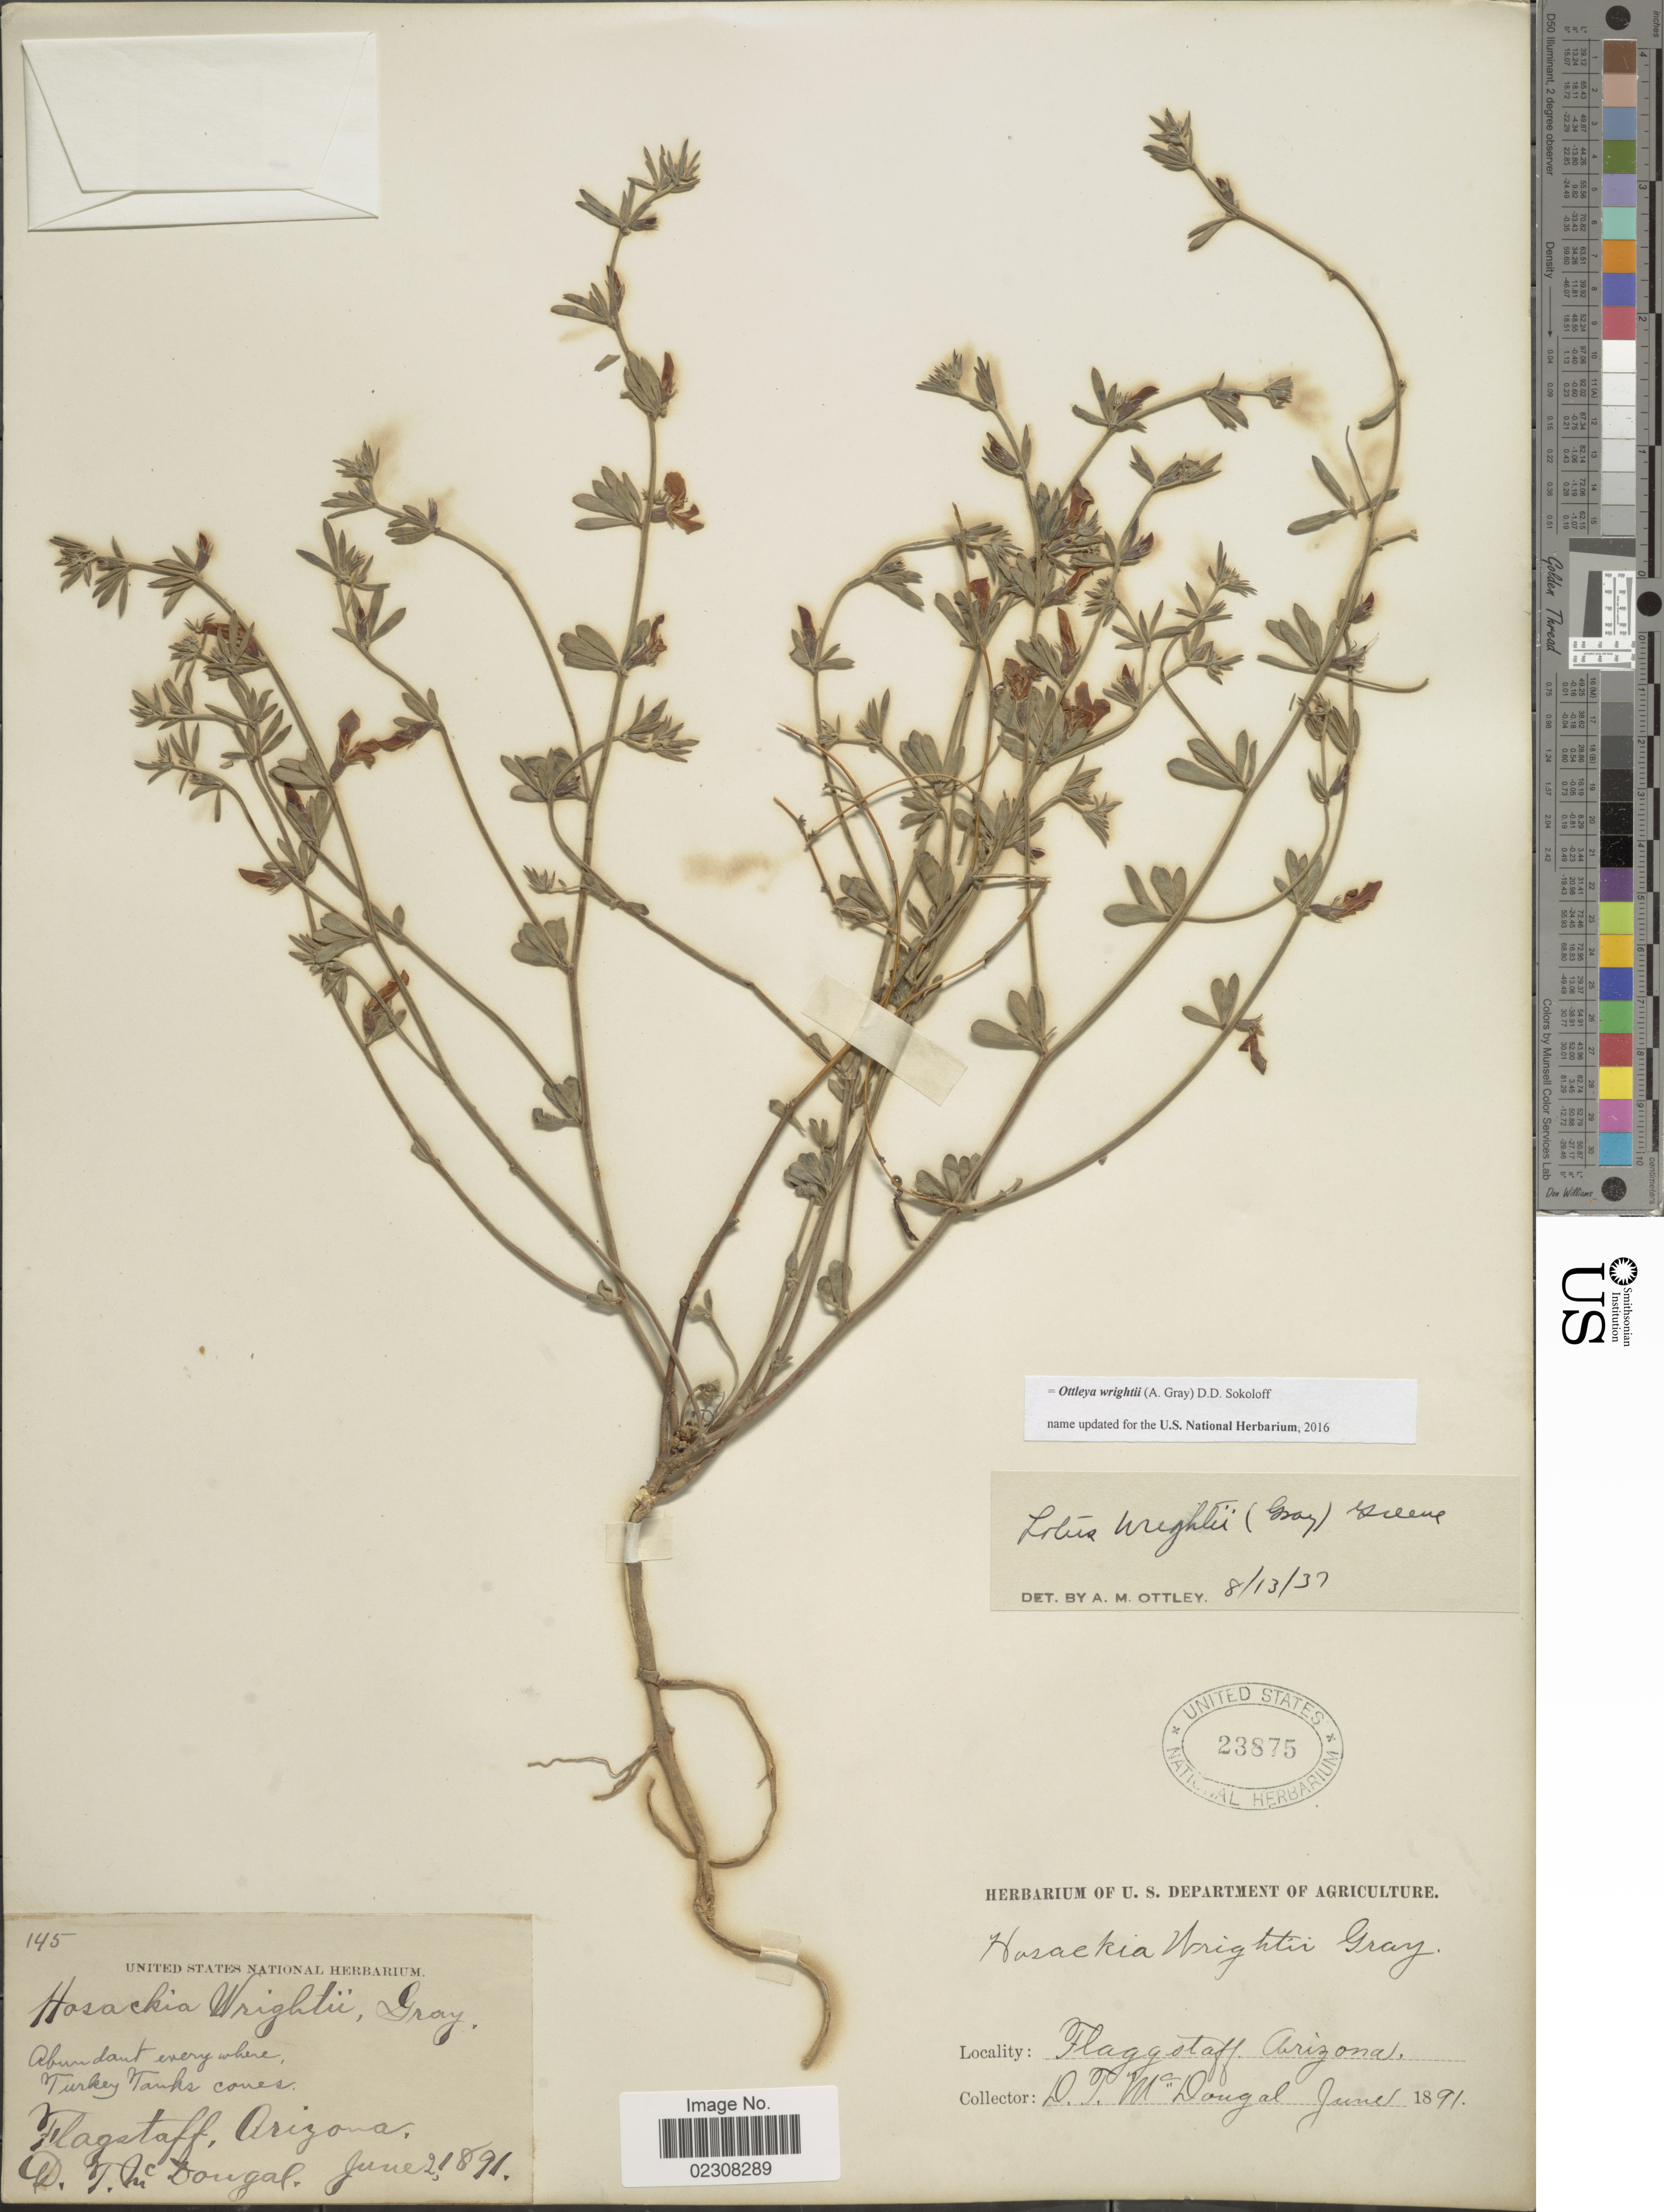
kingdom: Plantae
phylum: Tracheophyta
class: Magnoliopsida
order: Fabales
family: Fabaceae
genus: Ottleya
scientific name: Ottleya wrightii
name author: (A. Gray) D.D. Sokoloff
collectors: D. McDougal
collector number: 145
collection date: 1891-06-02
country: United States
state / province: Arizona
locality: Flagstaff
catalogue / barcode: US 23875